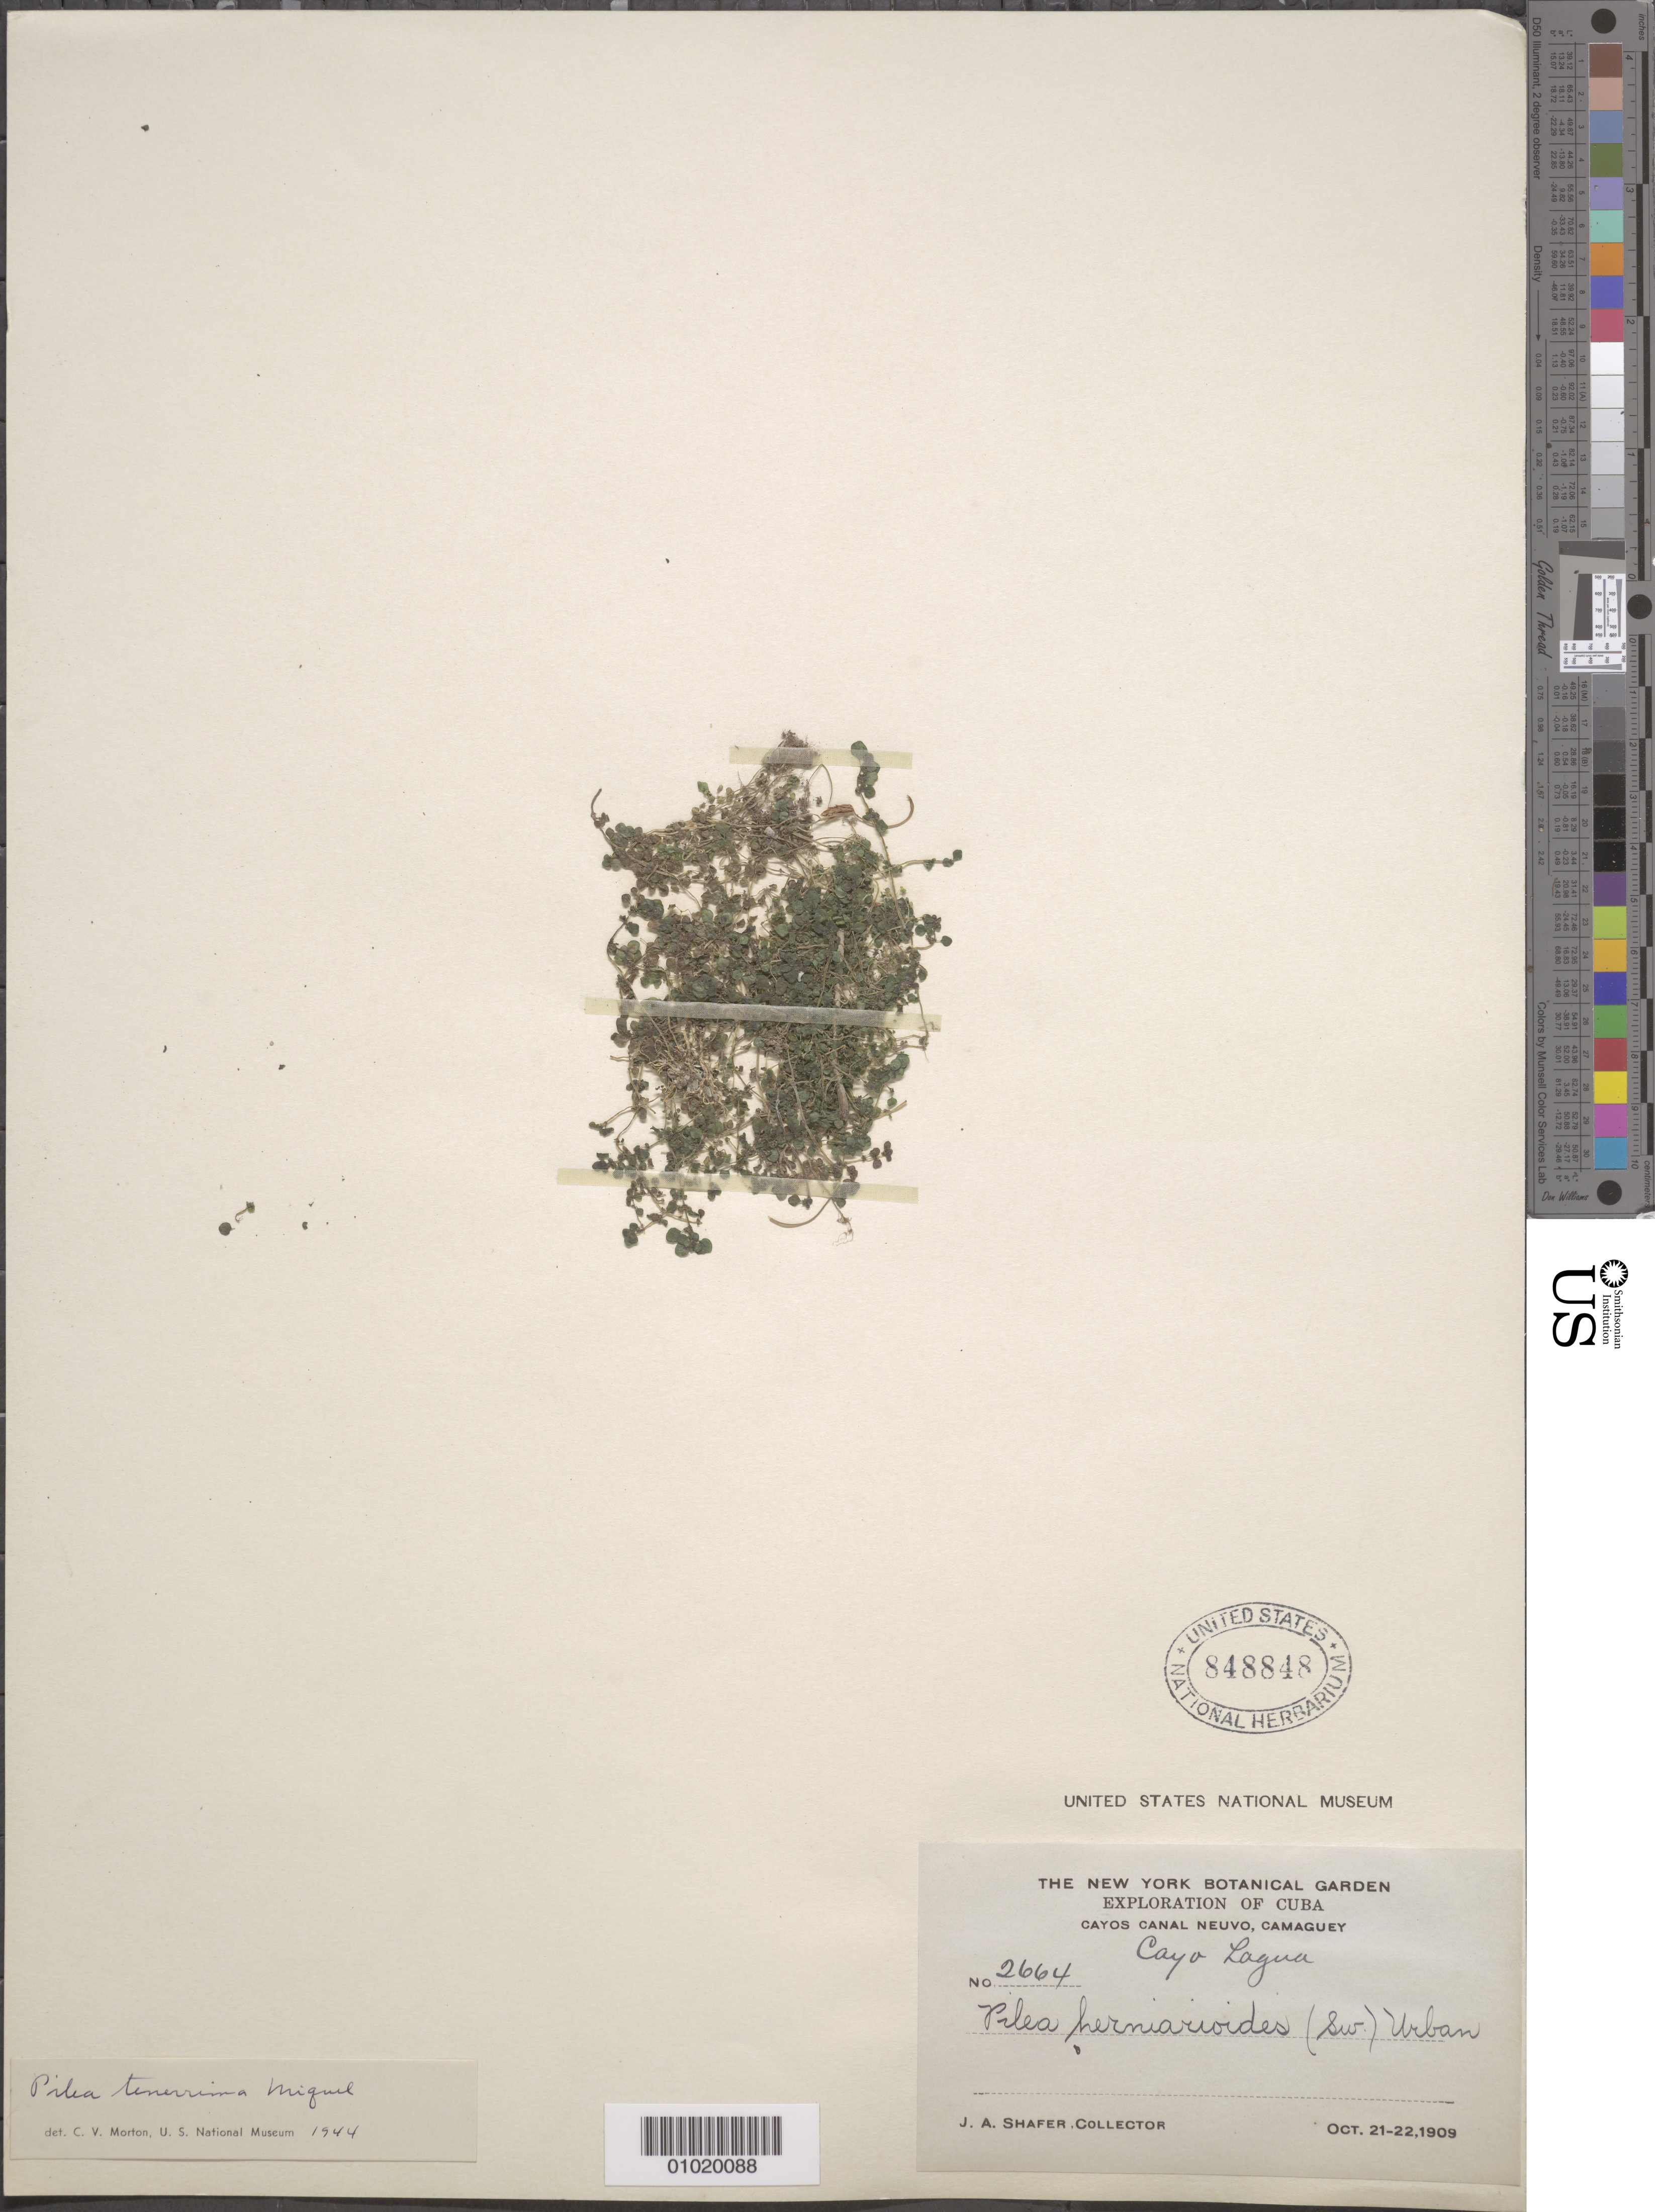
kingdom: Plantae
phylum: Tracheophyta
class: Magnoliopsida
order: Rosales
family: Urticaceae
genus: Pilea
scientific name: Pilea tenerrima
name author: Miq.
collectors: J. A. Shafer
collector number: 2664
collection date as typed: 21 Oct 1909 and 22 Oct 1909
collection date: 1909-10-21,1909-10-22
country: Cuba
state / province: Camagüey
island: Cuba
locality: Cayos canal nuevo, camaguey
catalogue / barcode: US 848848